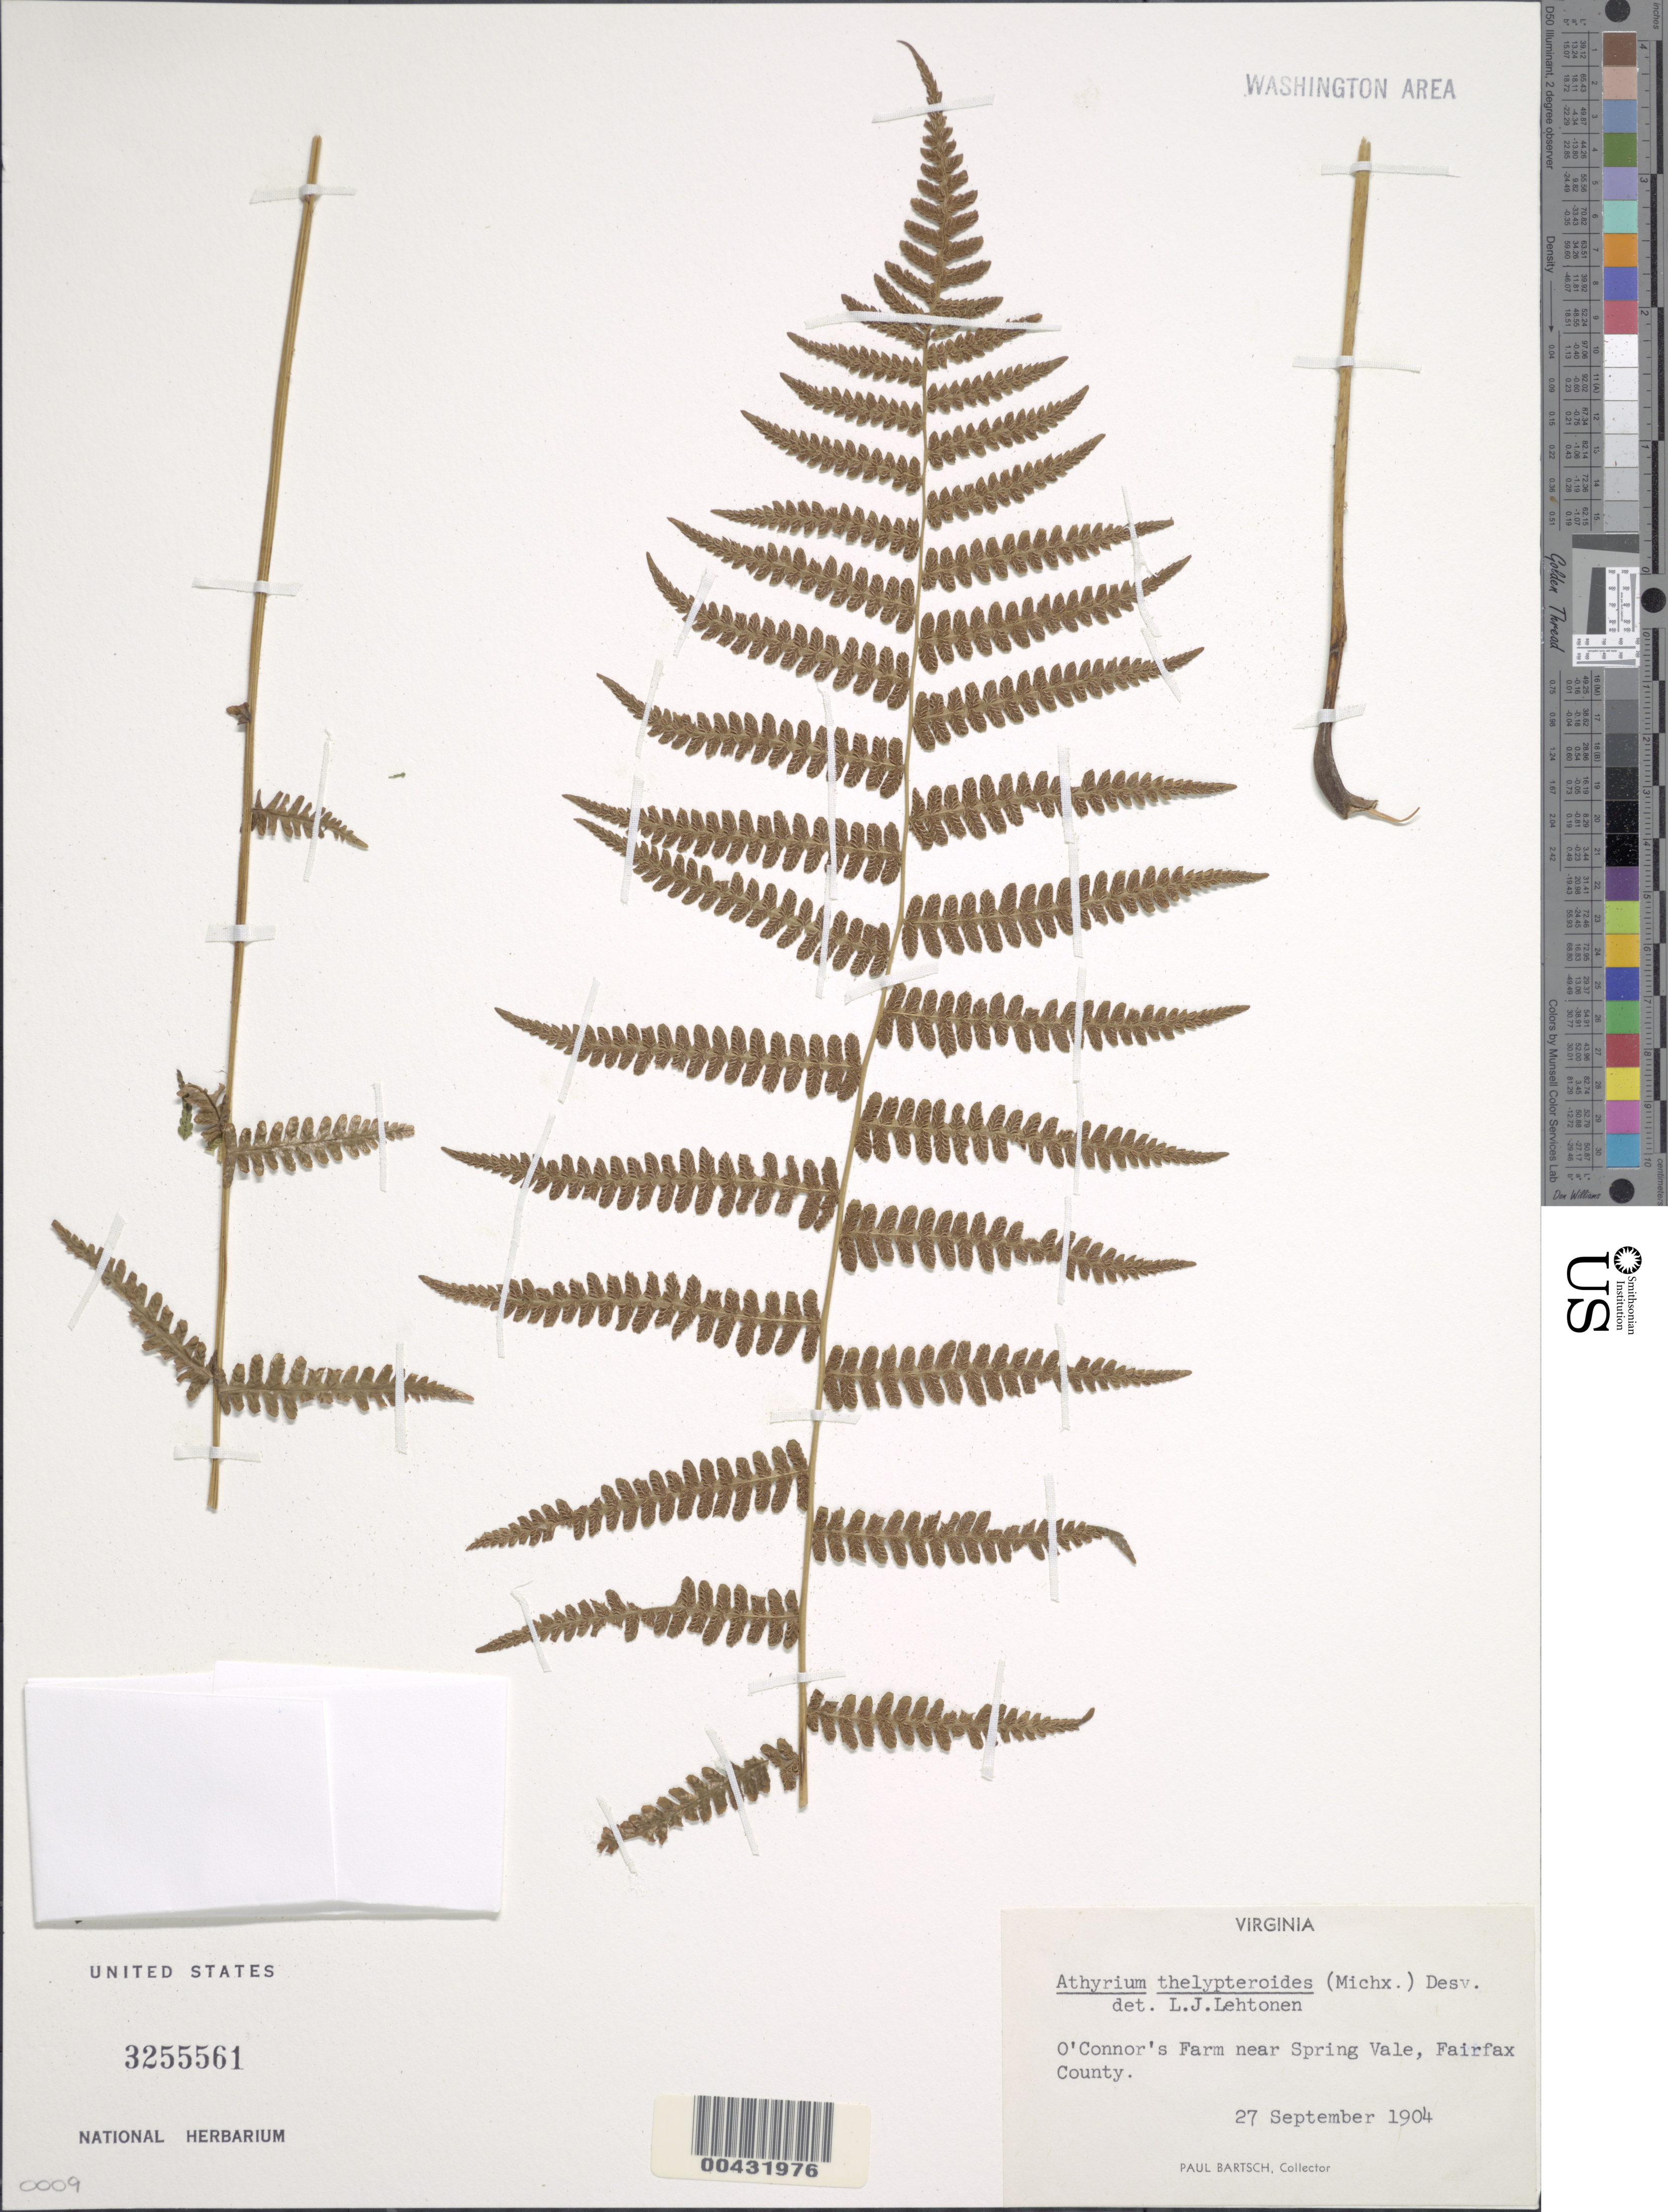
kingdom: Plantae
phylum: Tracheophyta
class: Polypodiopsida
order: Polypodiales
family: Athyriaceae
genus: Deparia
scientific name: Deparia acrostichoides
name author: (Sw.) M. Kato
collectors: P. Bartsch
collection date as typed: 27 Sep 1904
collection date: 1904-09-27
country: United States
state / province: Virginia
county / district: Fairfax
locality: O'connor's Farm, near Springvale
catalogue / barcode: US 3255561